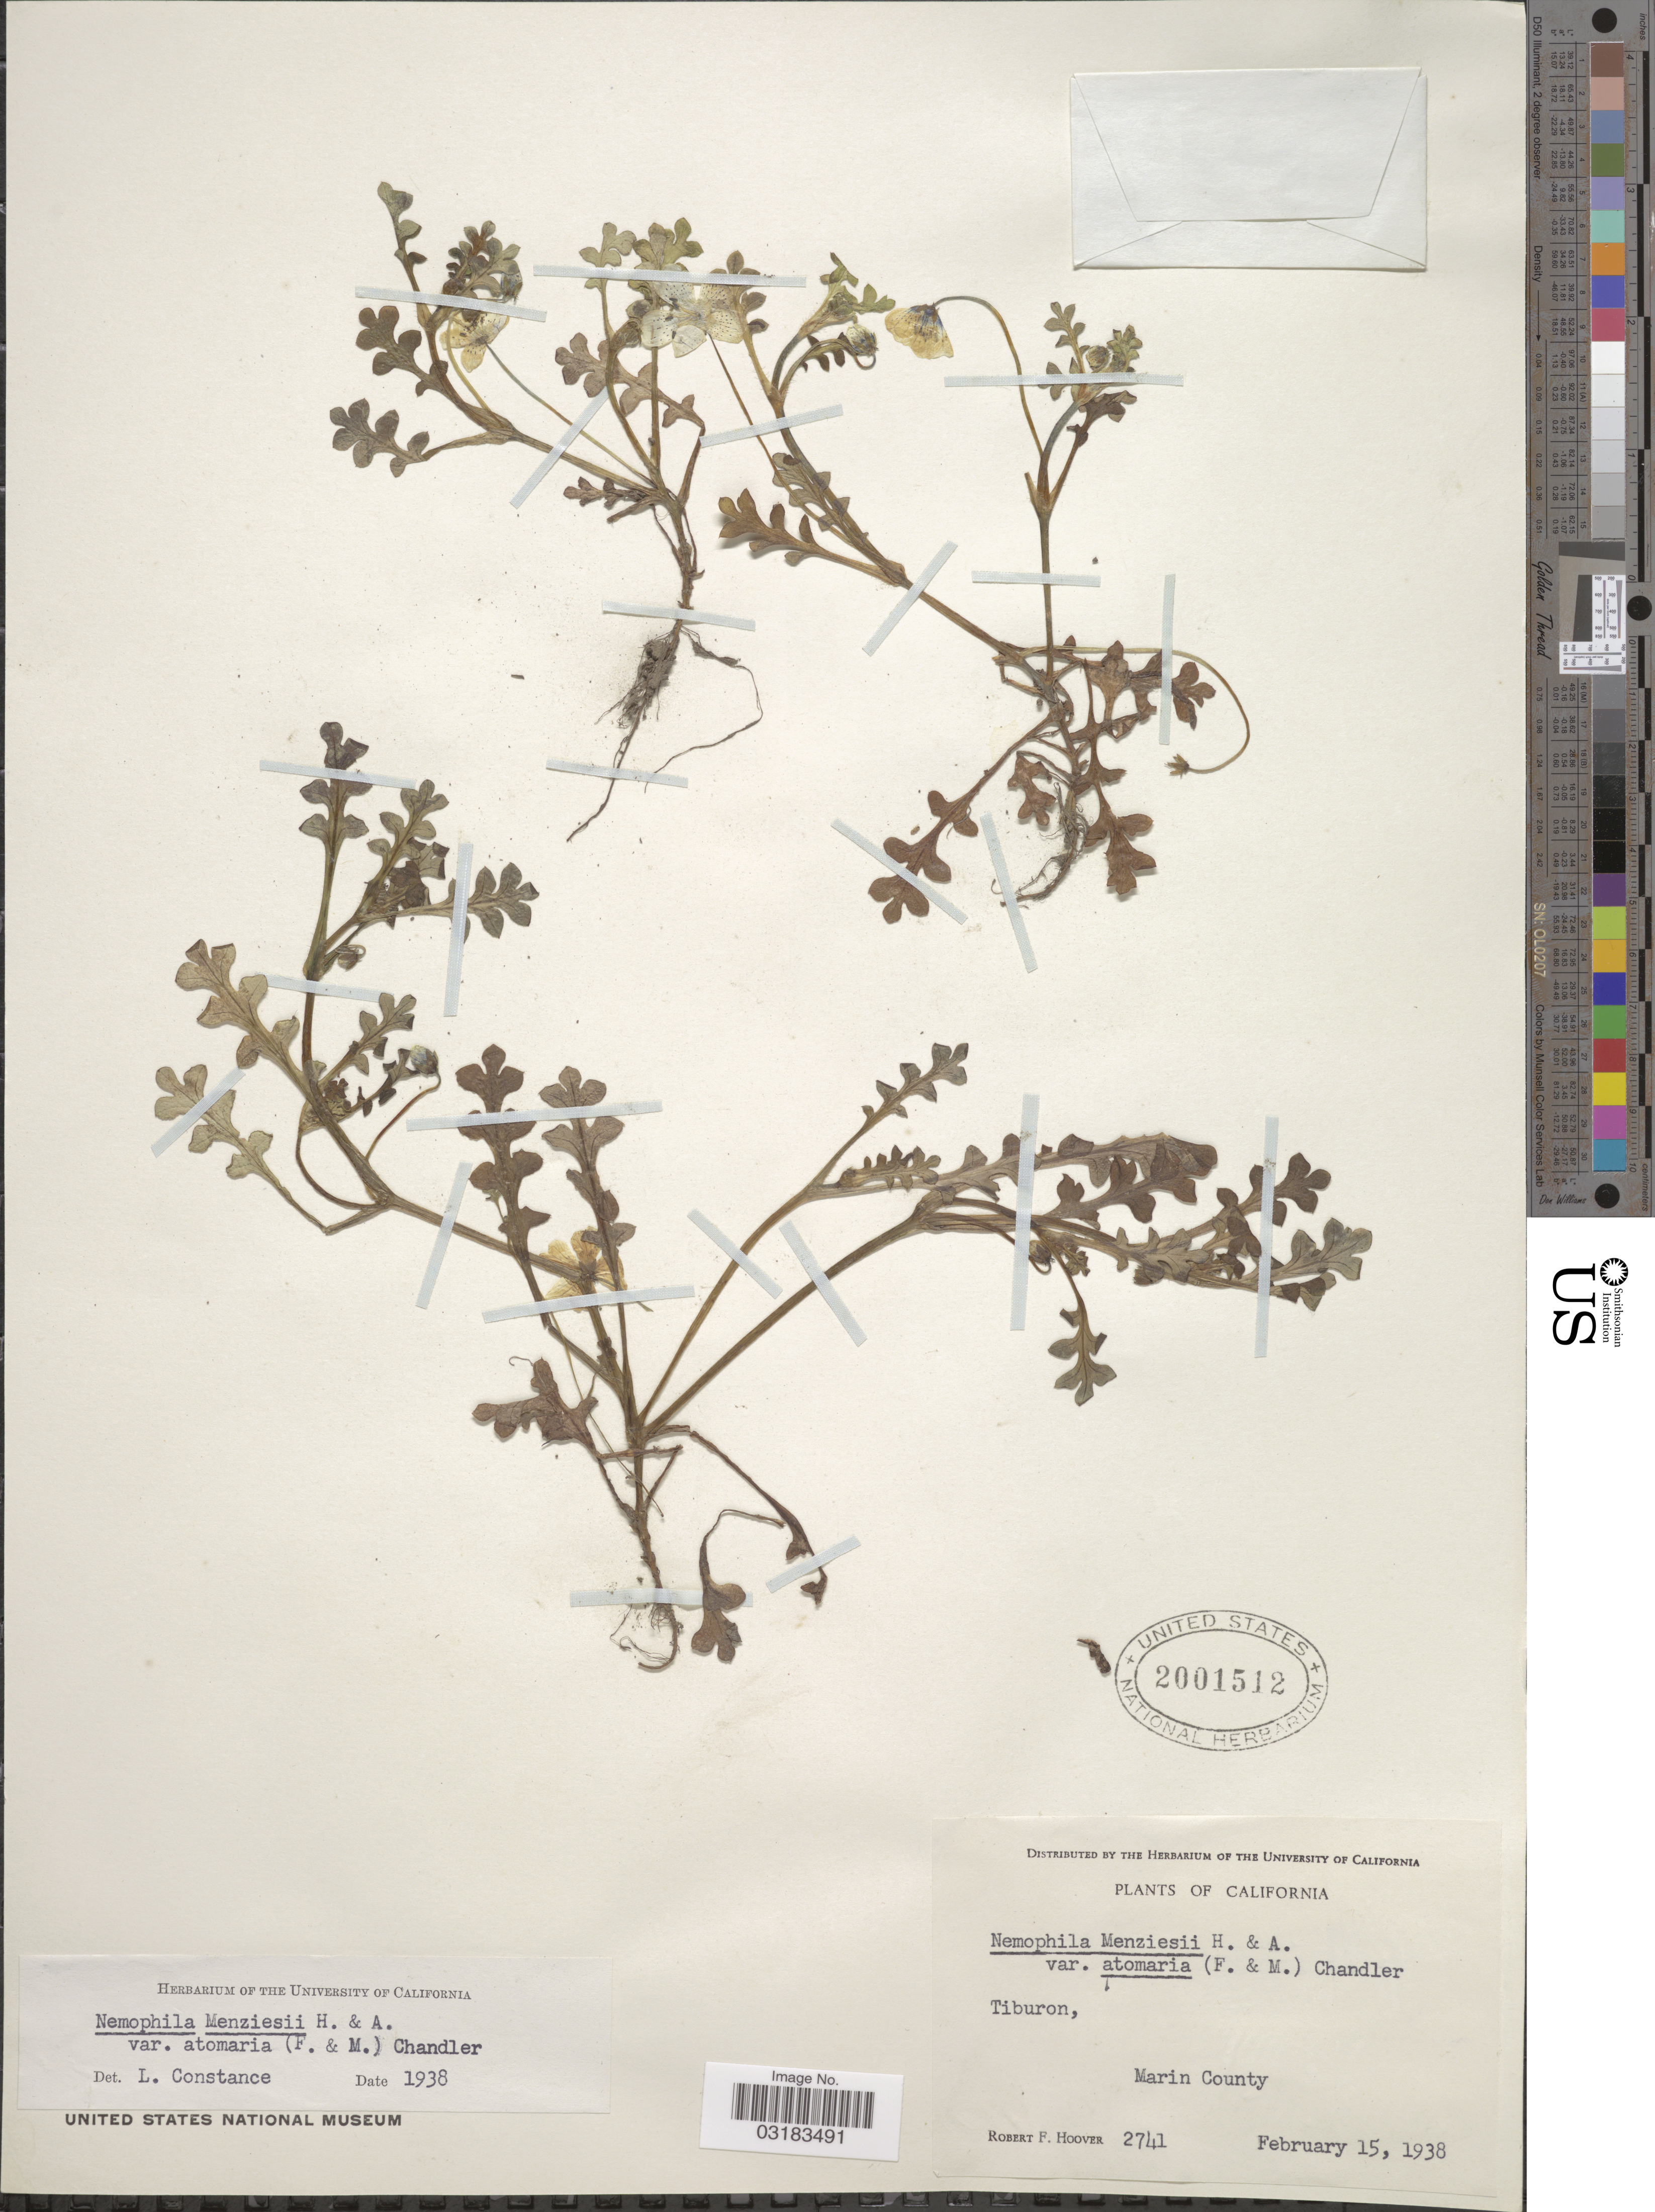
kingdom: Plantae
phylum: Tracheophyta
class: Magnoliopsida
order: Boraginales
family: Hydrophyllaceae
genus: Nemophila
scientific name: Nemophila menziesii var. atomaria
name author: (Fisch. & C.A. Mey.) H.P. Chandler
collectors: R. F. Hoover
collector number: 2741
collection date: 1938-02-15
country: United States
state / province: California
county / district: Marin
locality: Tiburon, Marin County.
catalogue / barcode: US 2001512